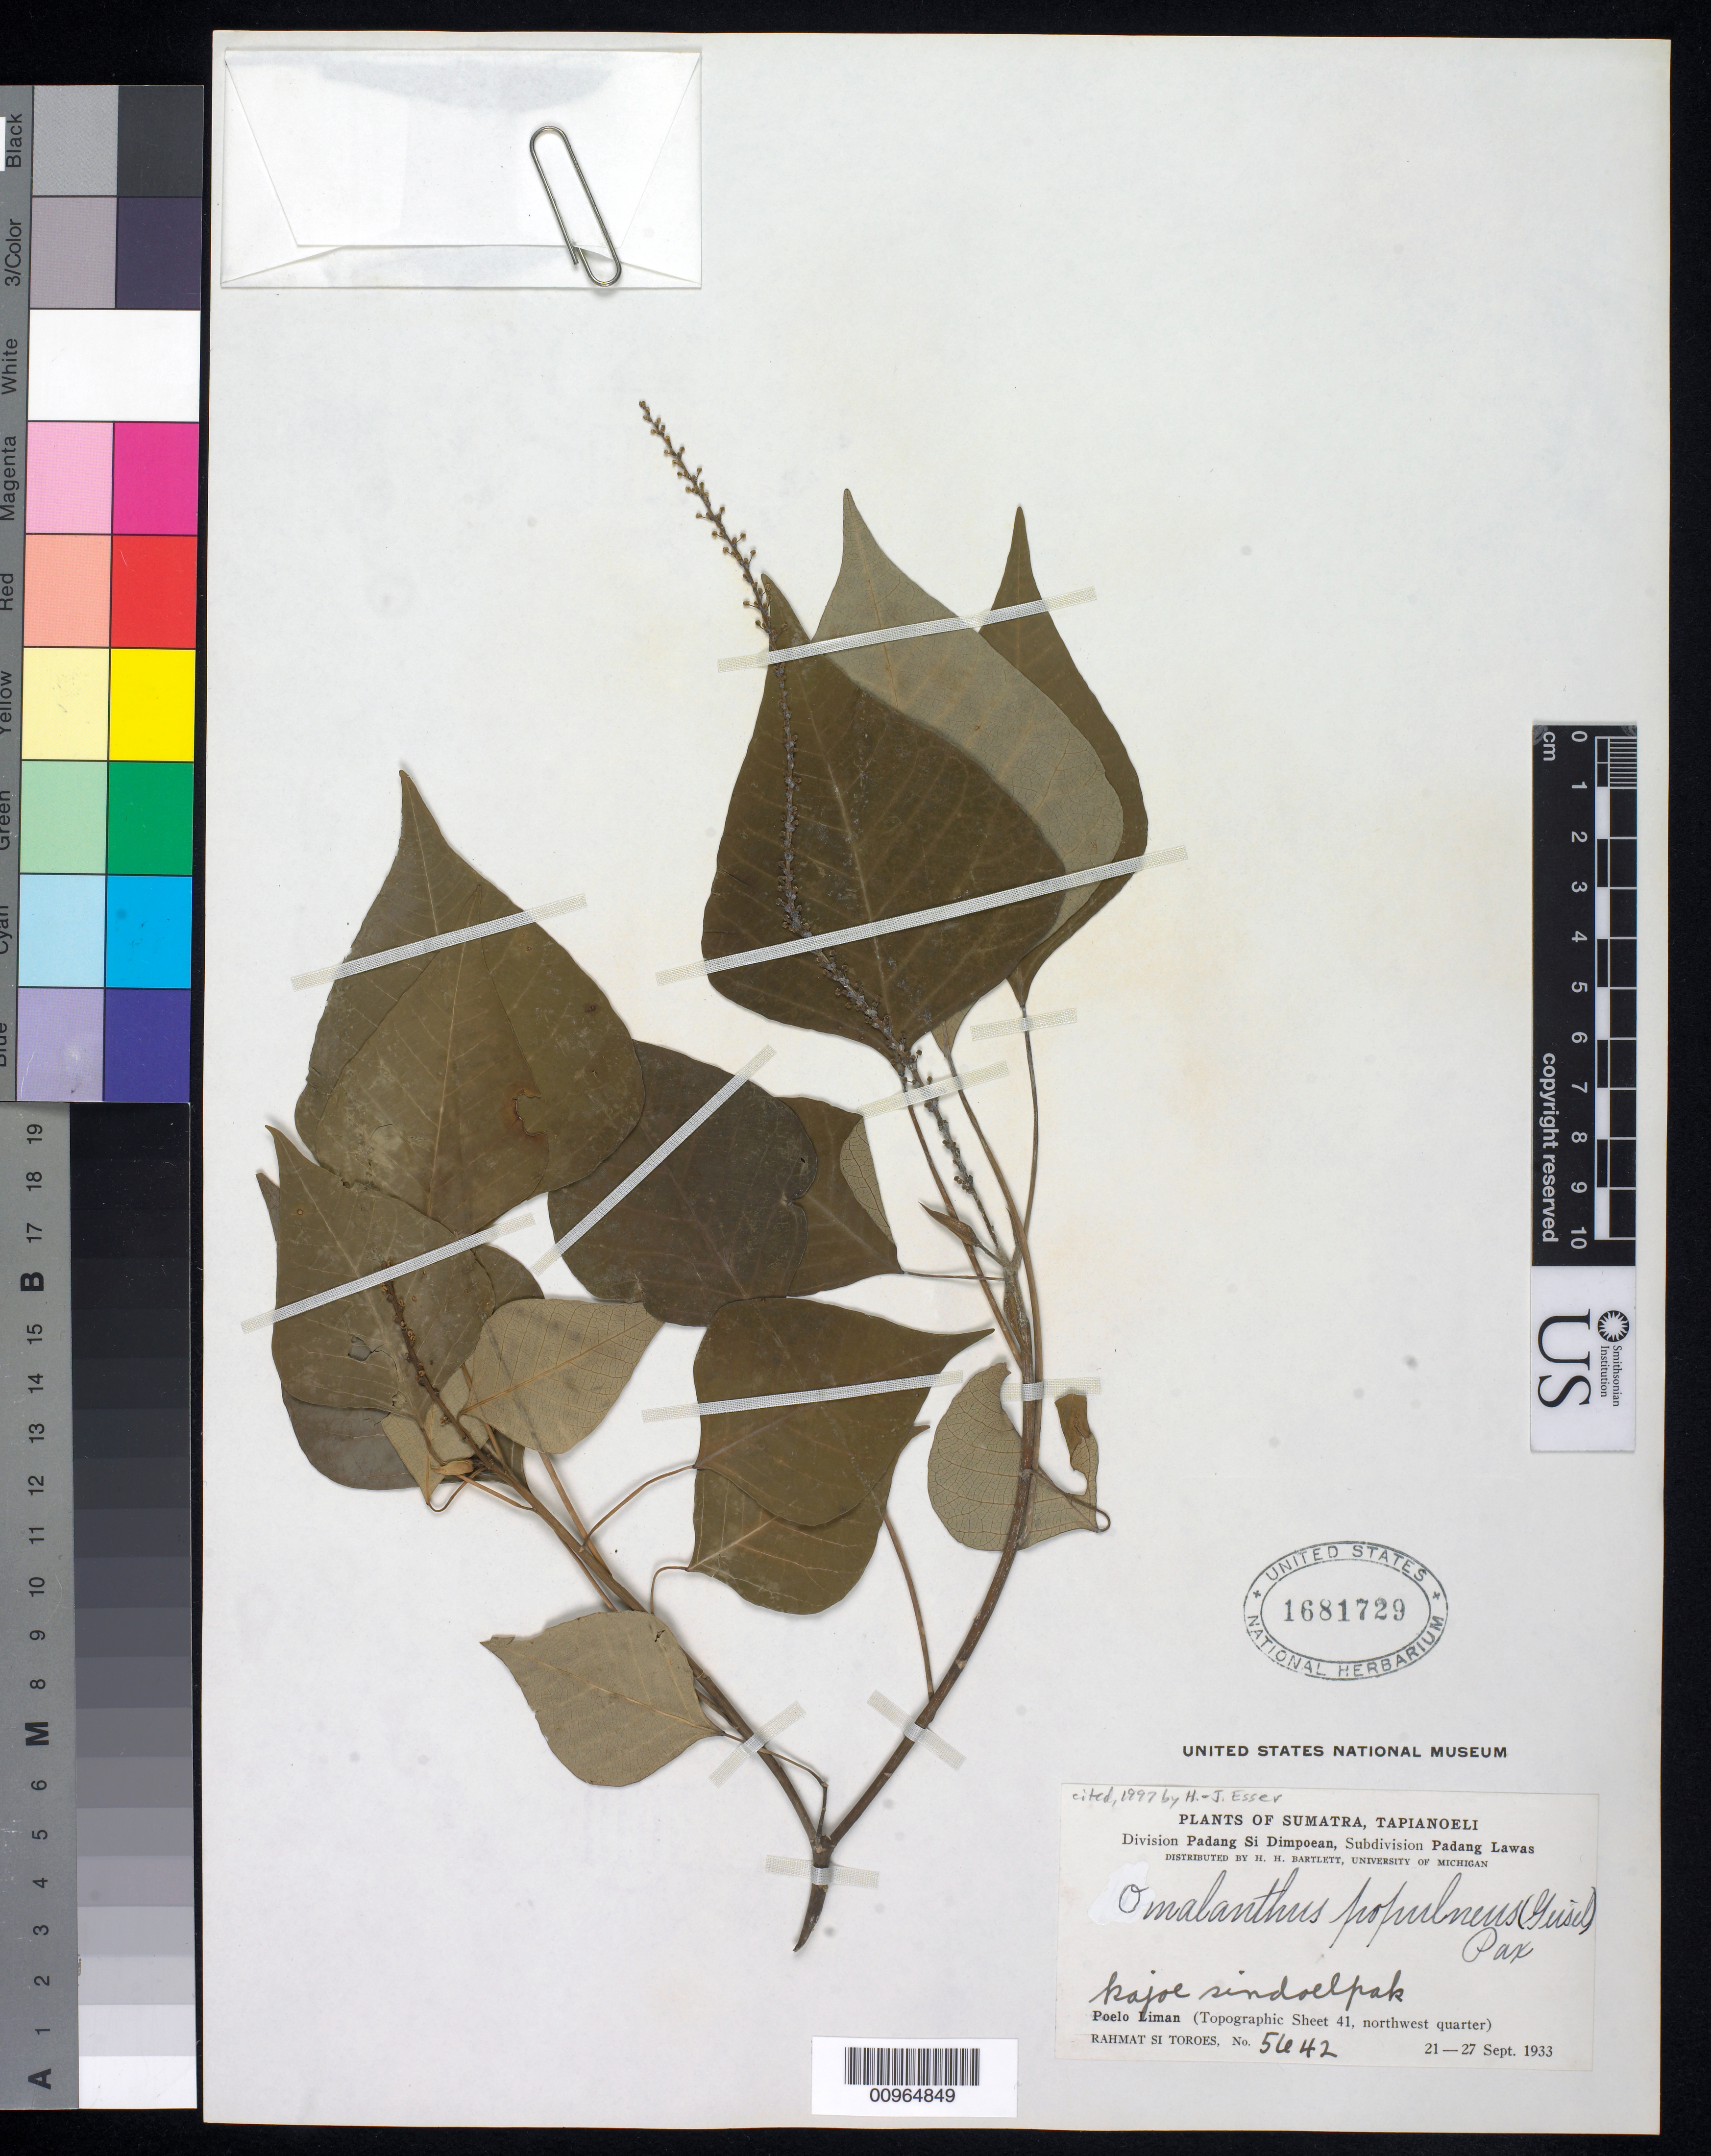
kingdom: Plantae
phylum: Tracheophyta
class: Magnoliopsida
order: Malpighiales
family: Euphorbiaceae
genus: Homalanthus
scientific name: Homalanthus populneus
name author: (Geiseler) Kuntze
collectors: Rahmat Si Boeea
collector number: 5642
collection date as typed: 21 Sep 1933 to 27 Sep 1933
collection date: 1933-09-21/1933-09-27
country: Indonesia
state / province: Sumatra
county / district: North Sumatra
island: Sumatra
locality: Poelo Liman (topographic sheet 41, northwest quarter)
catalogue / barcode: US 1681729